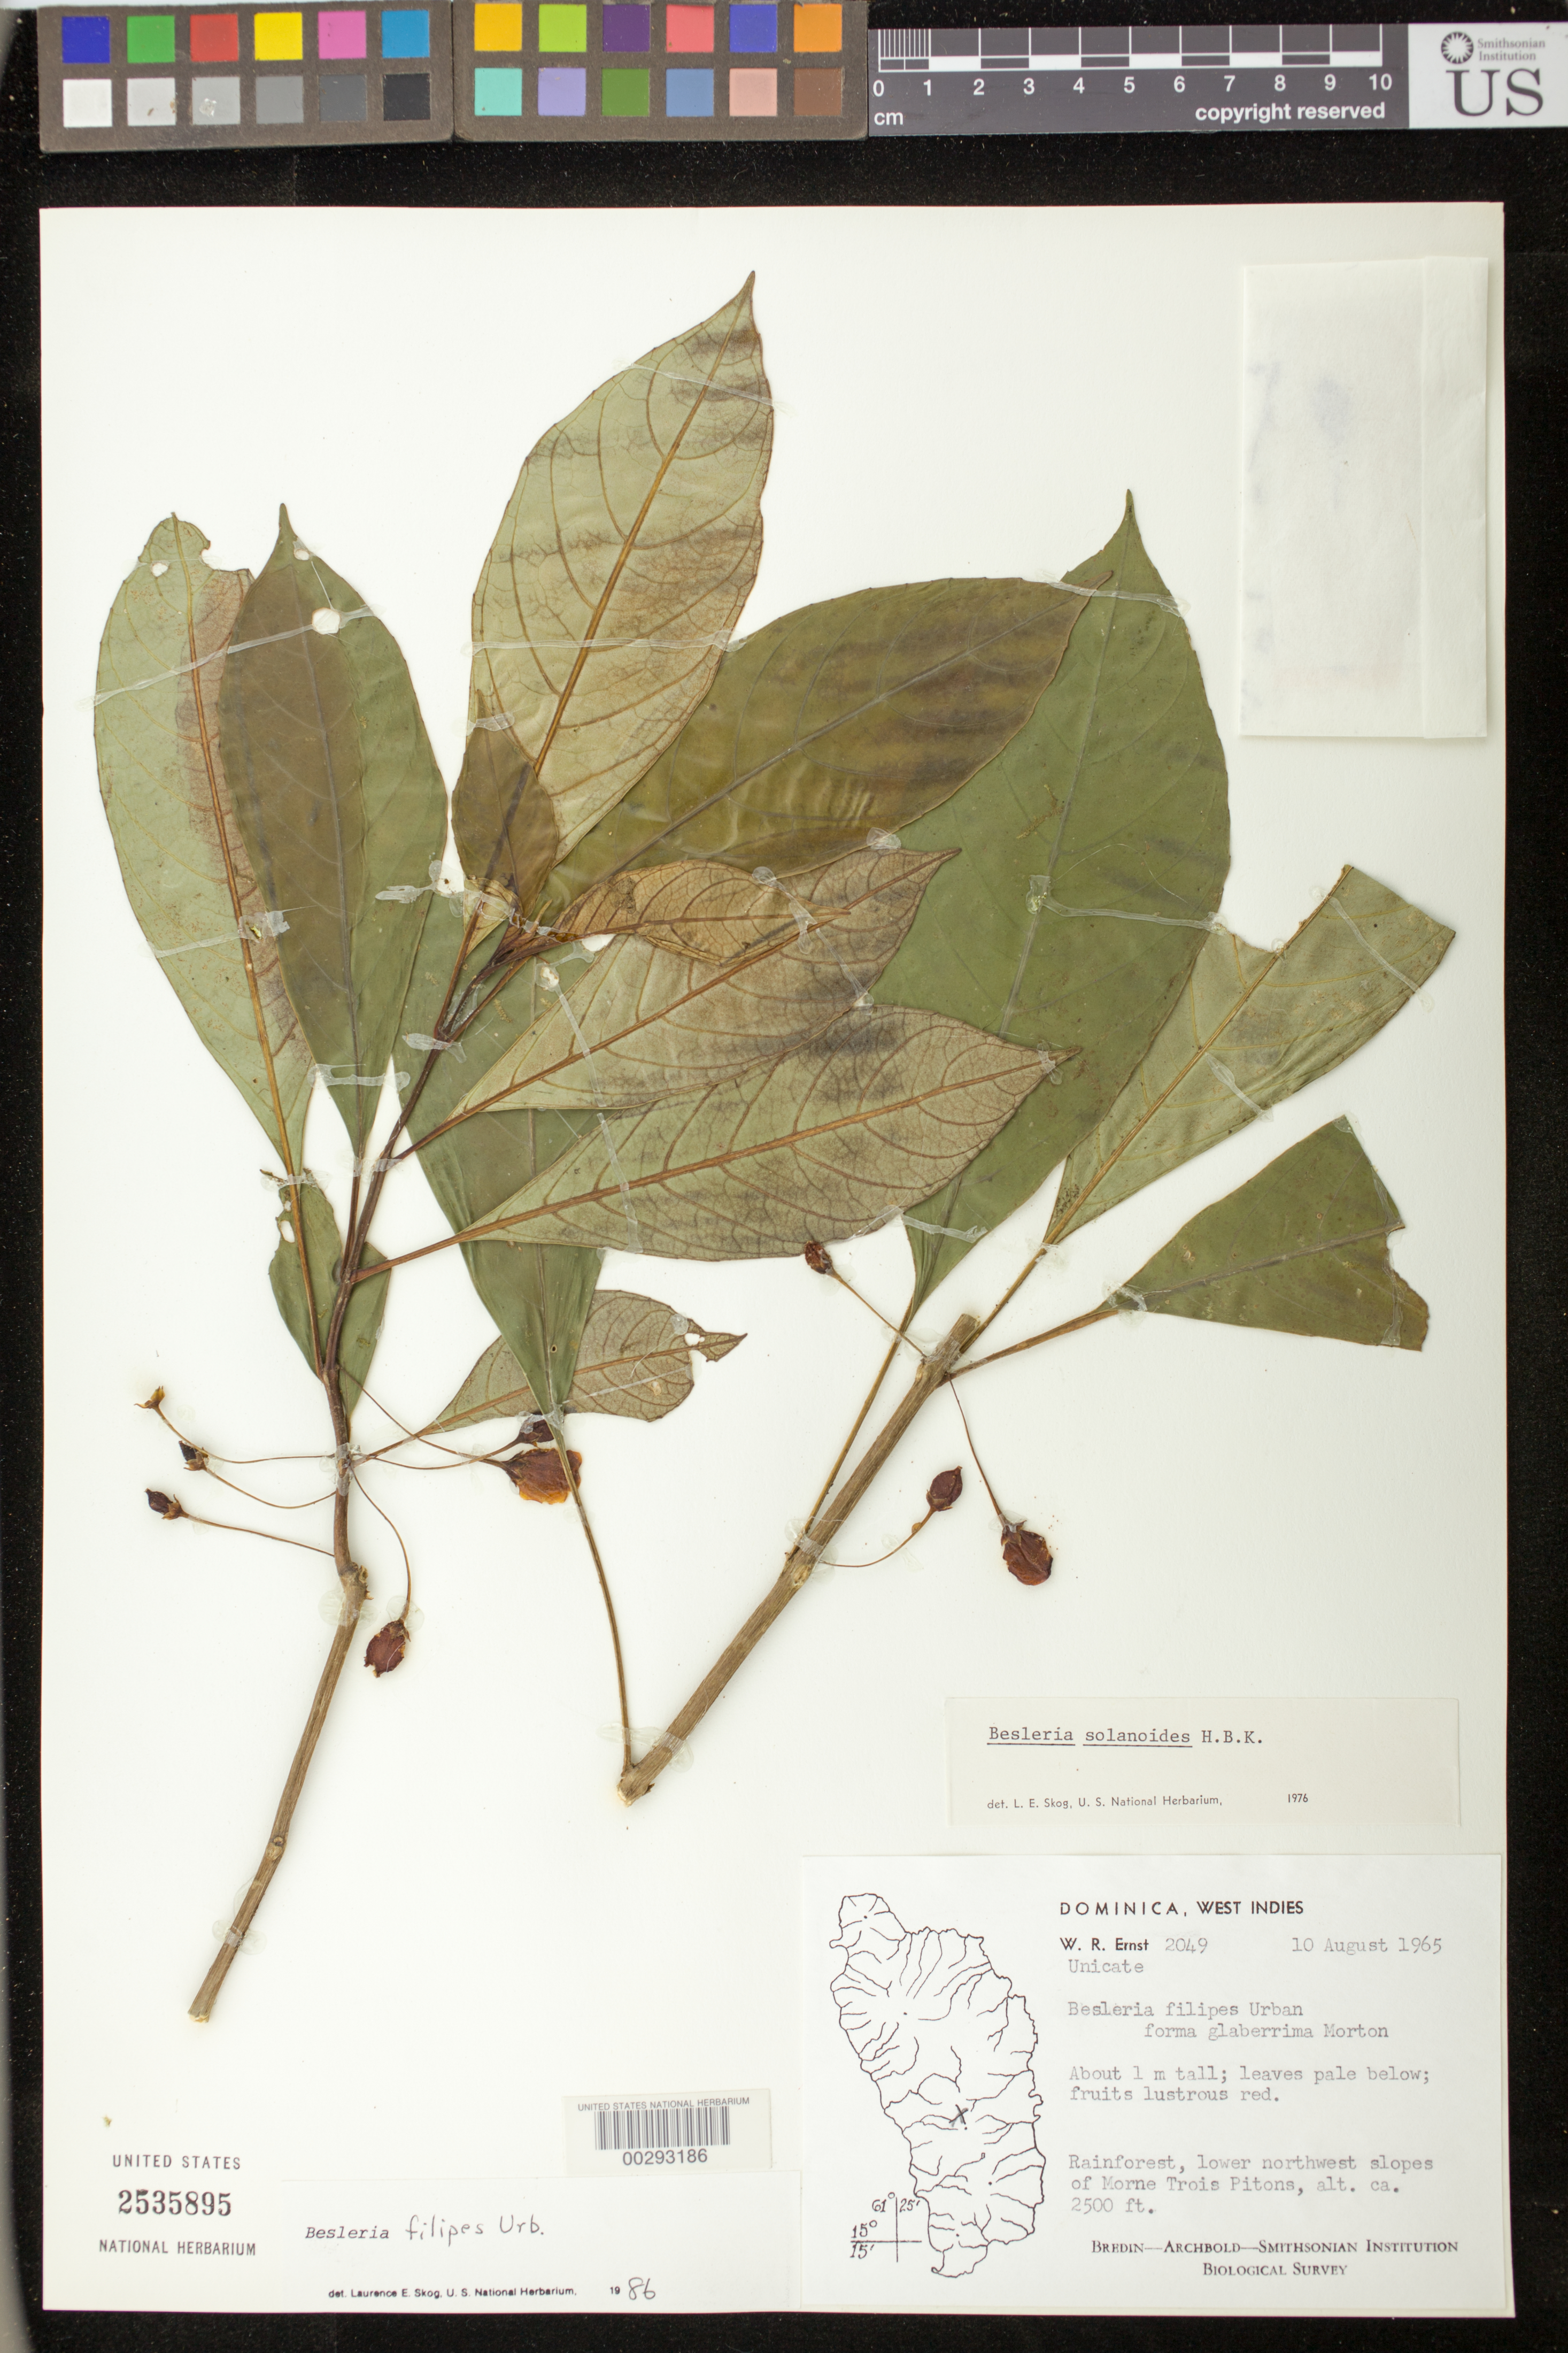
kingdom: Plantae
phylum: Tracheophyta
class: Magnoliopsida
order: Lamiales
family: Gesneriaceae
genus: Besleria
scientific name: Besleria filipes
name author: Urb.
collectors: W. R. Ernst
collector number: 2049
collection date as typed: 10 Aug 1965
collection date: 1965-08-10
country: Dominica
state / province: St. Luke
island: Dominica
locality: S Chiltern estate, between Pointe Michel and Soufriere Bay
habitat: Rainforest and citrus plantation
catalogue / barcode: US 2535895